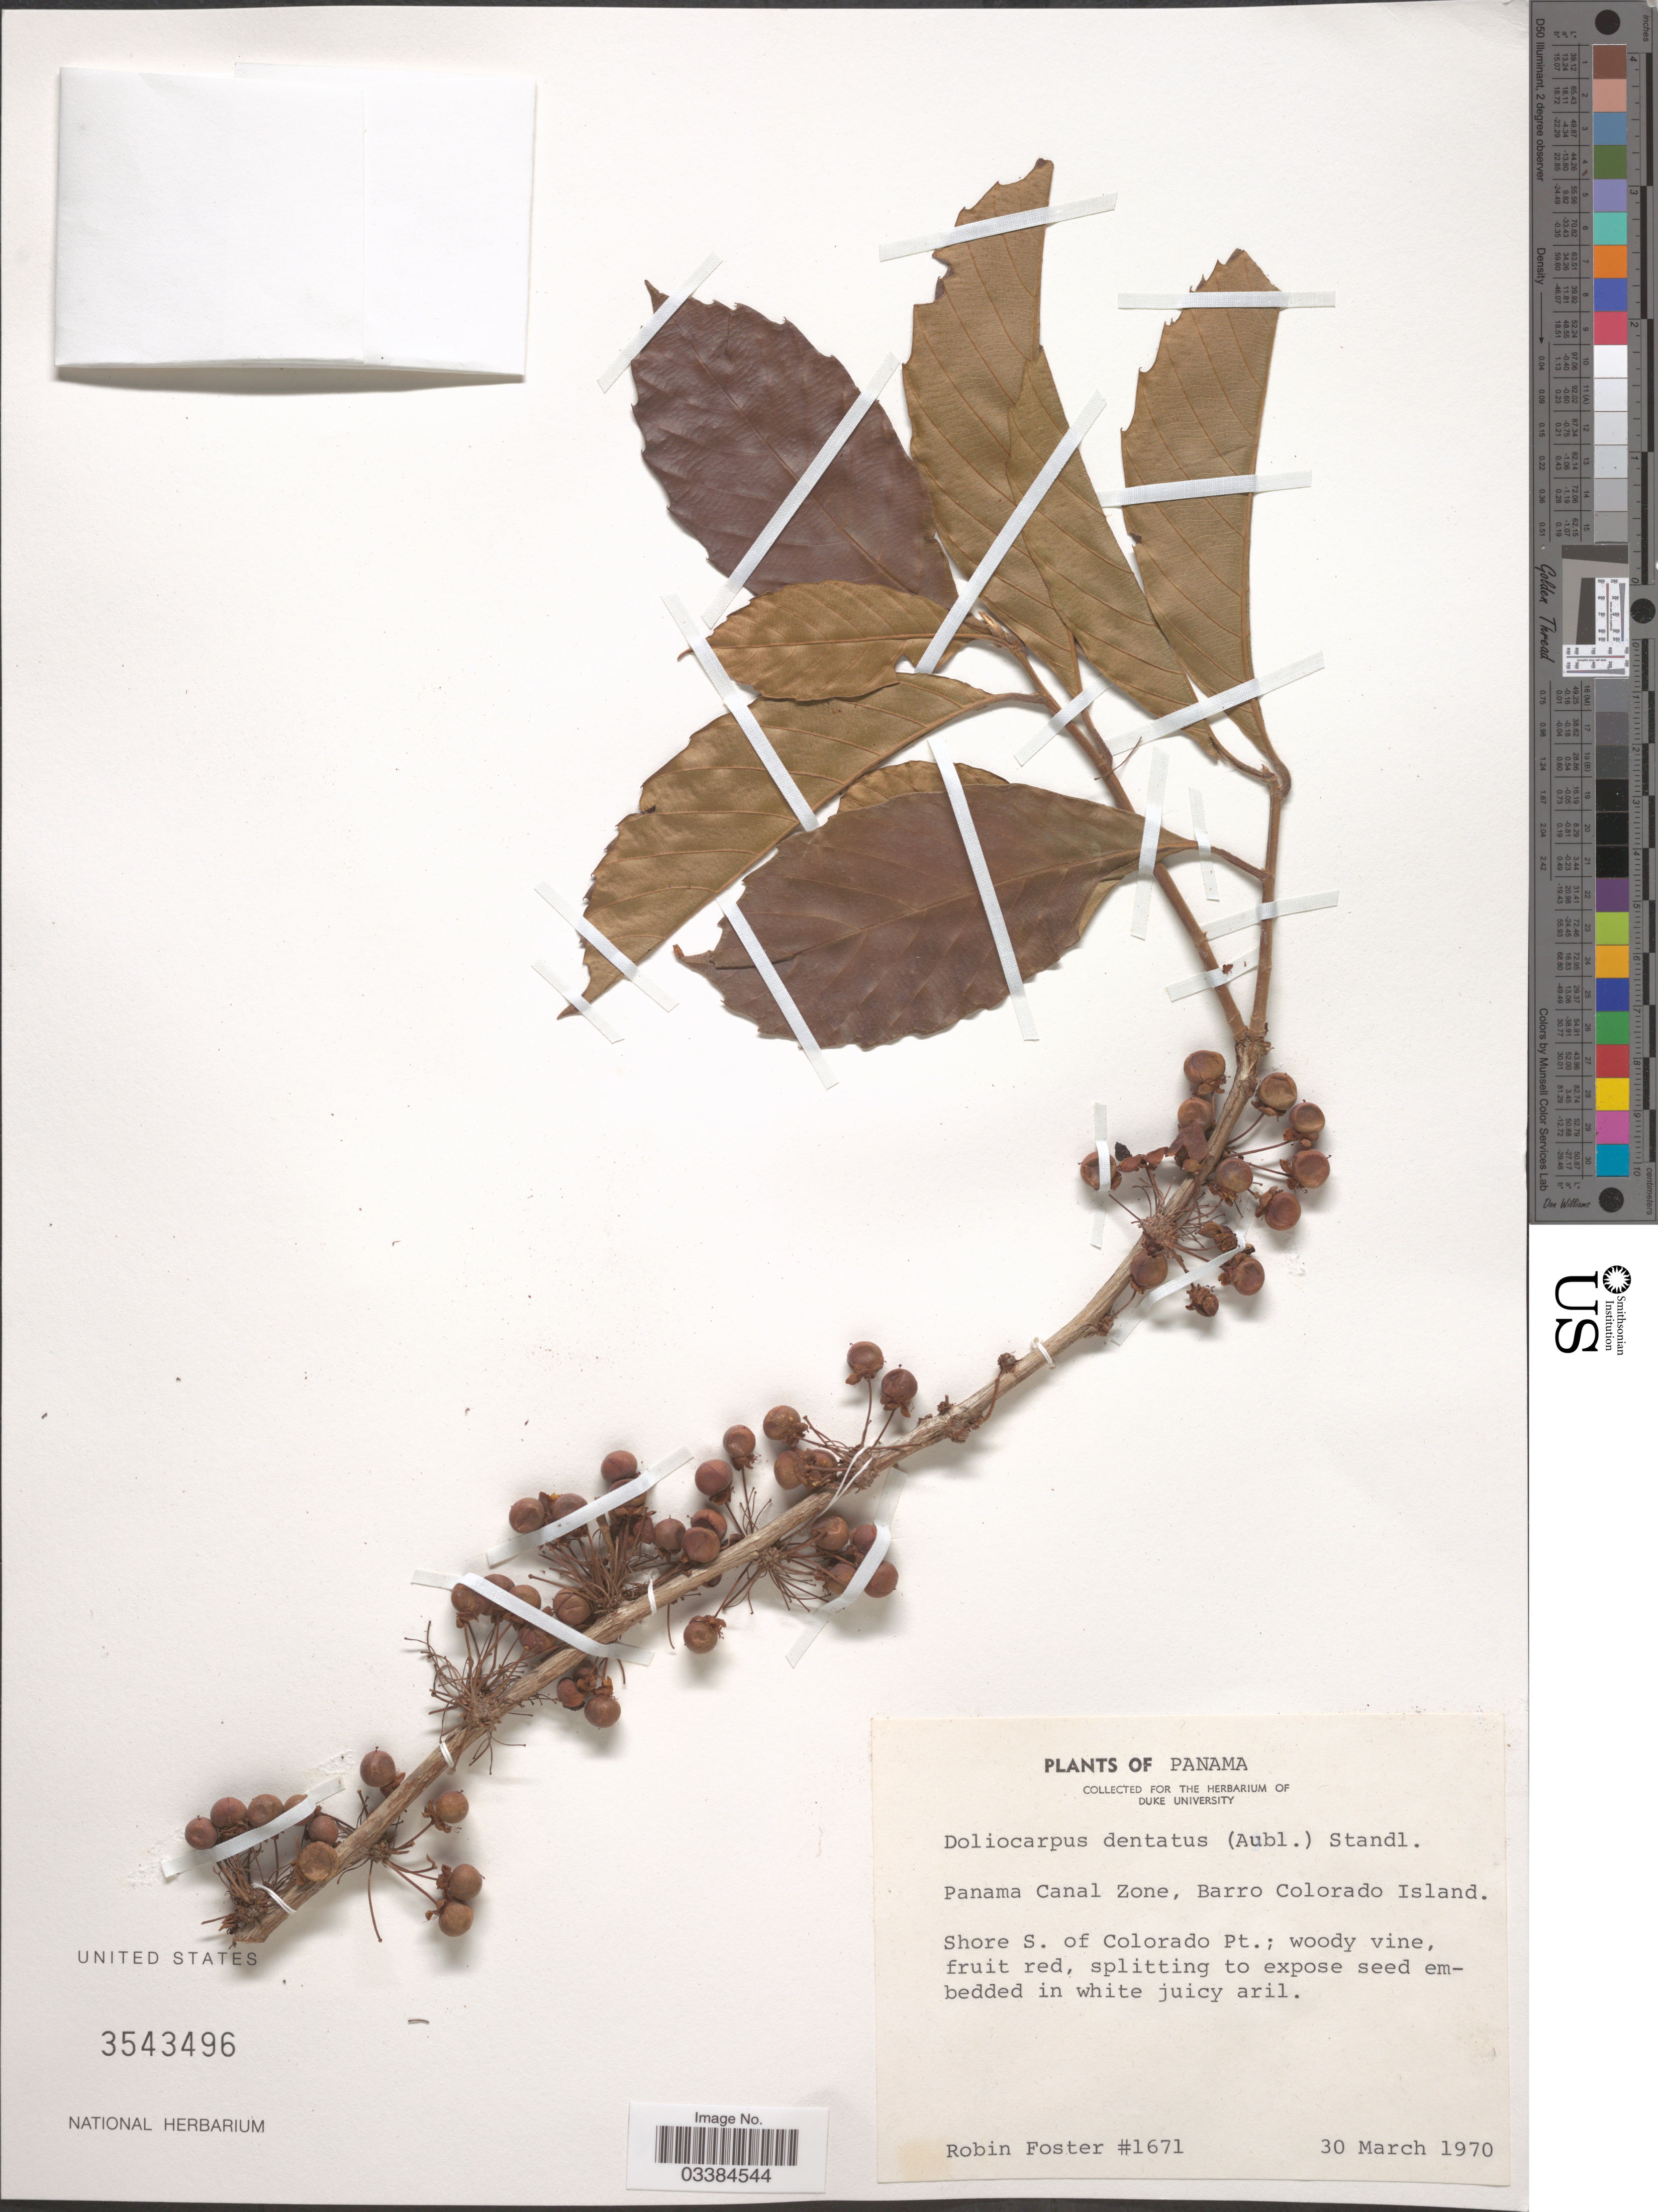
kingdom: Plantae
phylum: Tracheophyta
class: Magnoliopsida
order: Dilleniales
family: Dilleniaceae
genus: Doliocarpus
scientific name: Doliocarpus dentatus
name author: (Aubl.) Standl.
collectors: R. B. Foster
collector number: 1671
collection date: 1970-03-30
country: Panama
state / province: Panamá Oeste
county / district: Canal Zone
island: Barro Colorado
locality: Panama Canal Zone, Barro Colorado Island. Shores S. of Colorado Pt.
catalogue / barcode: US 3543496